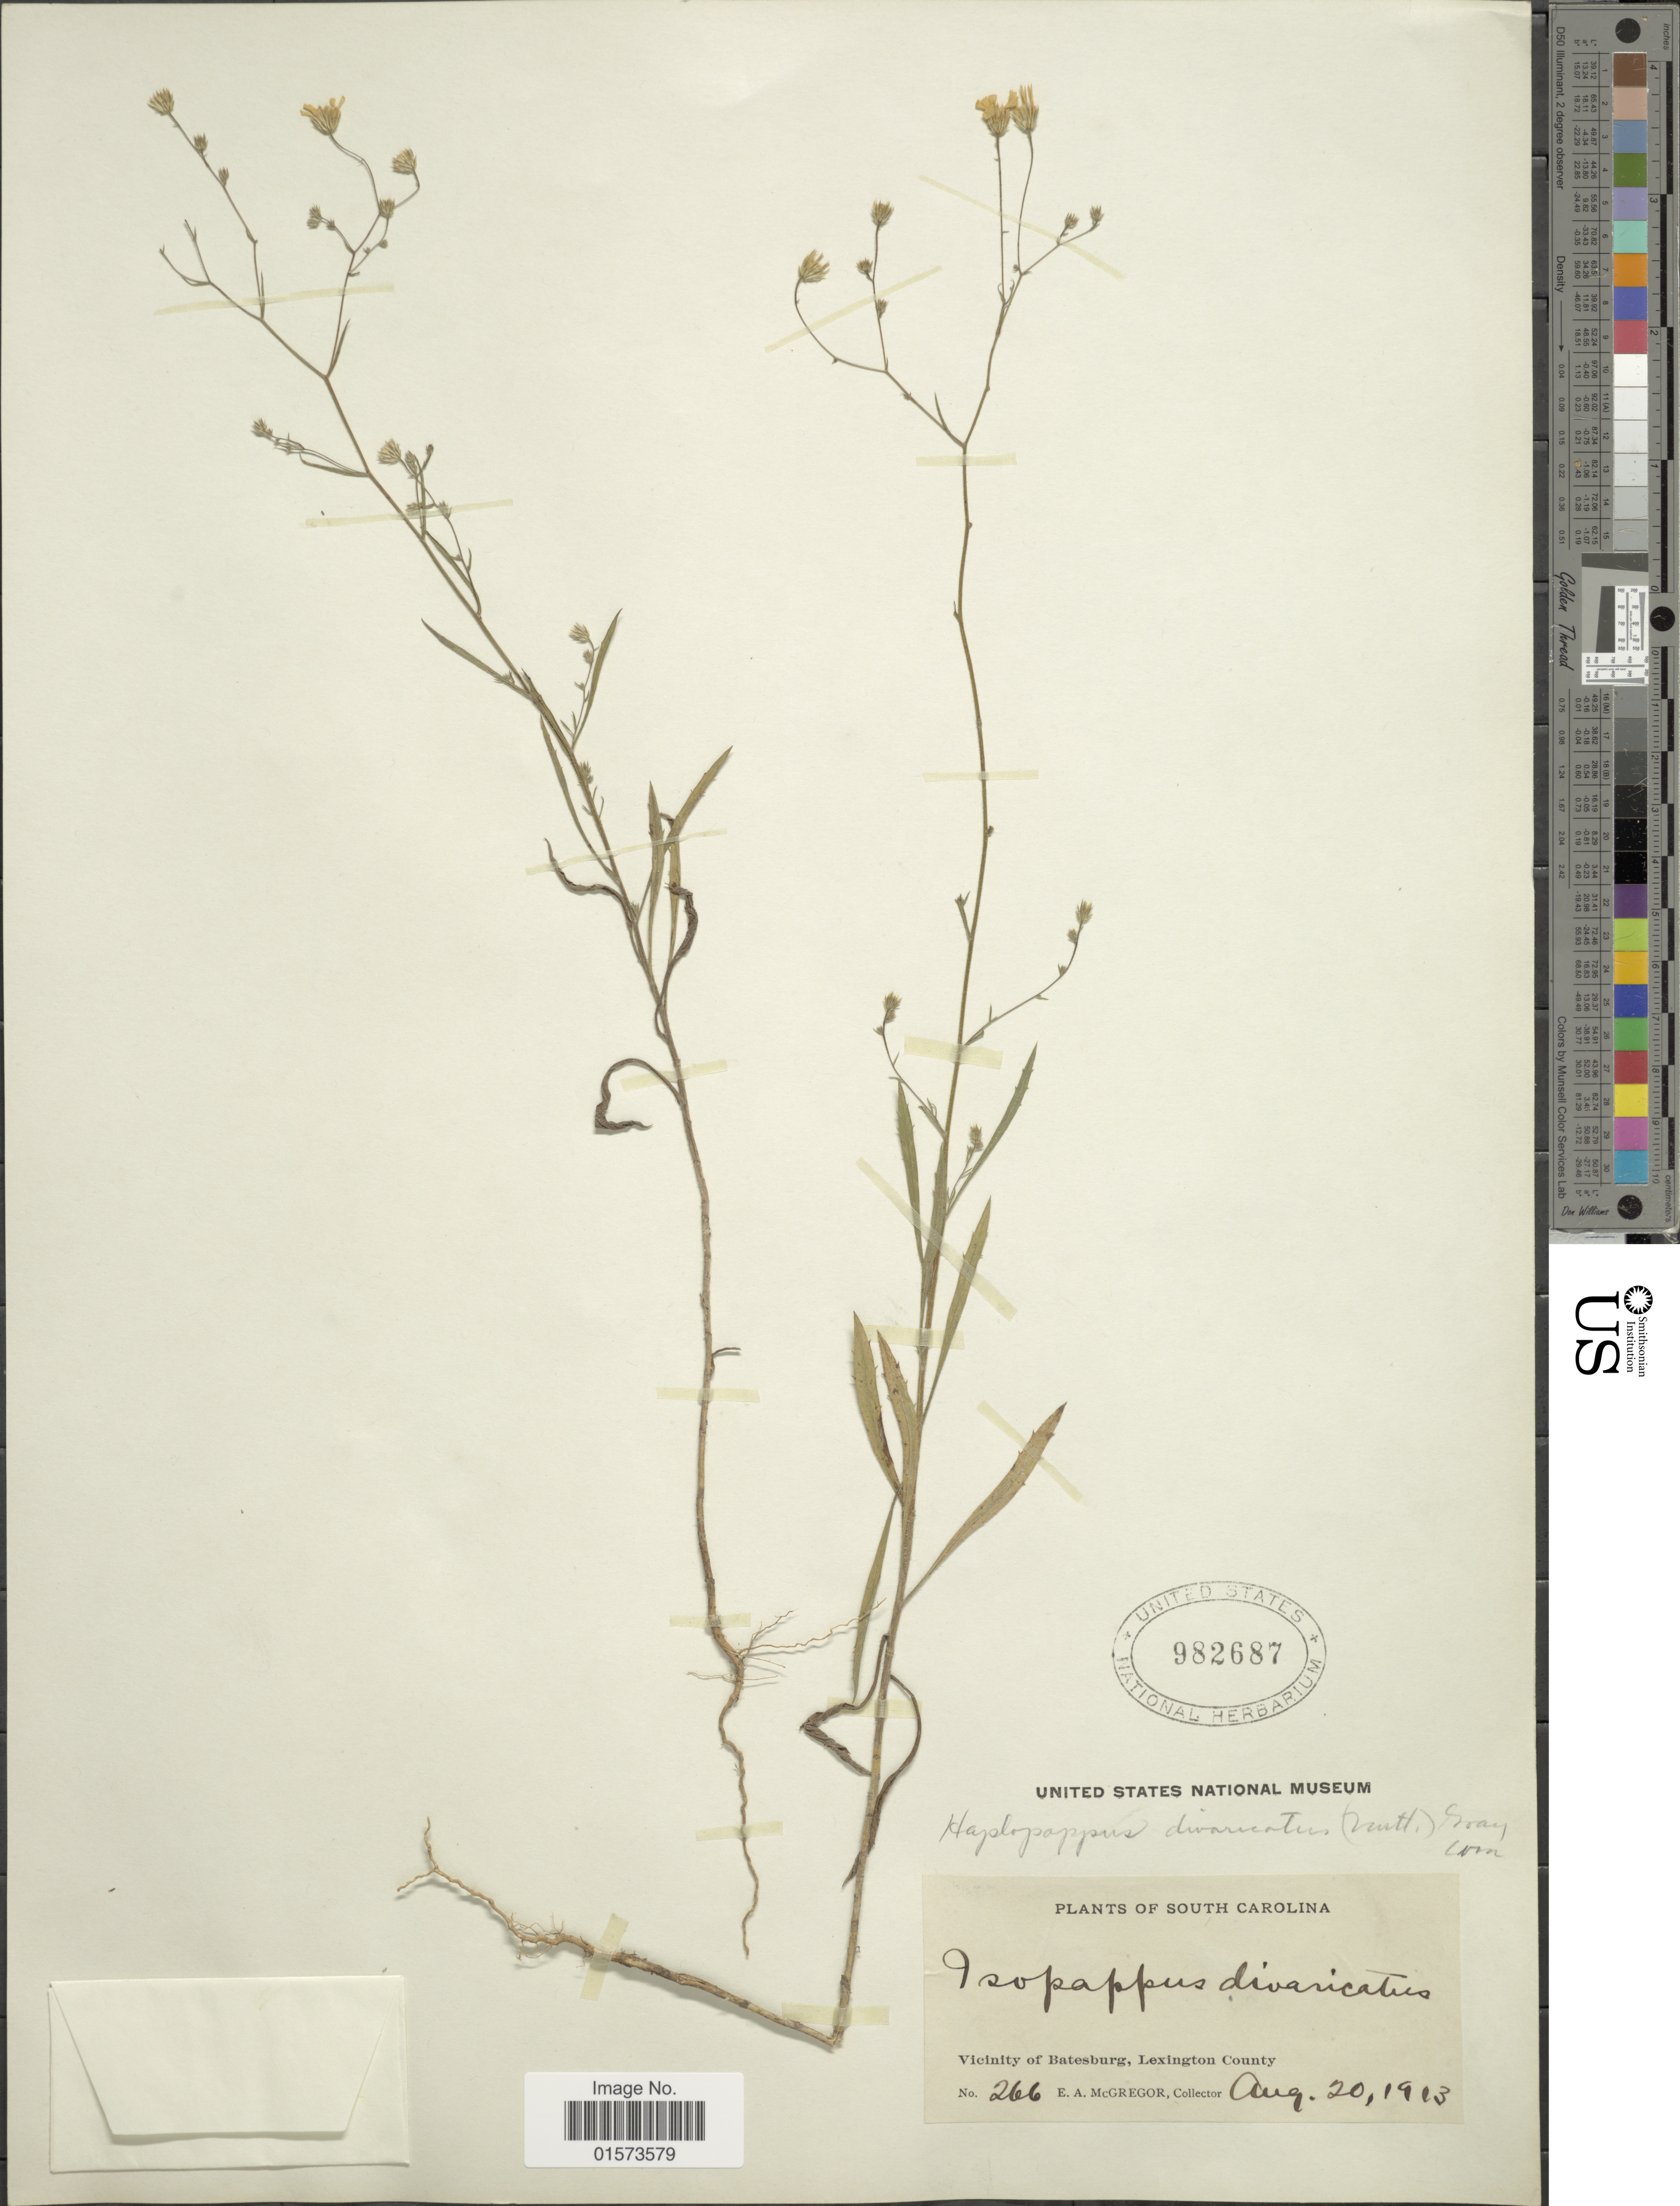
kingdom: Plantae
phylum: Tracheophyta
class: Magnoliopsida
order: Asterales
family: Asteraceae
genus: Croptilon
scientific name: Croptilon divaricatum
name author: (Nutt.) Raf.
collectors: E. A. McGregor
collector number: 266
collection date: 1913-08-20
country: United States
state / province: South Carolina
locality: Vicinity of Batesburg, Lexington County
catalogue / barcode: US 982687